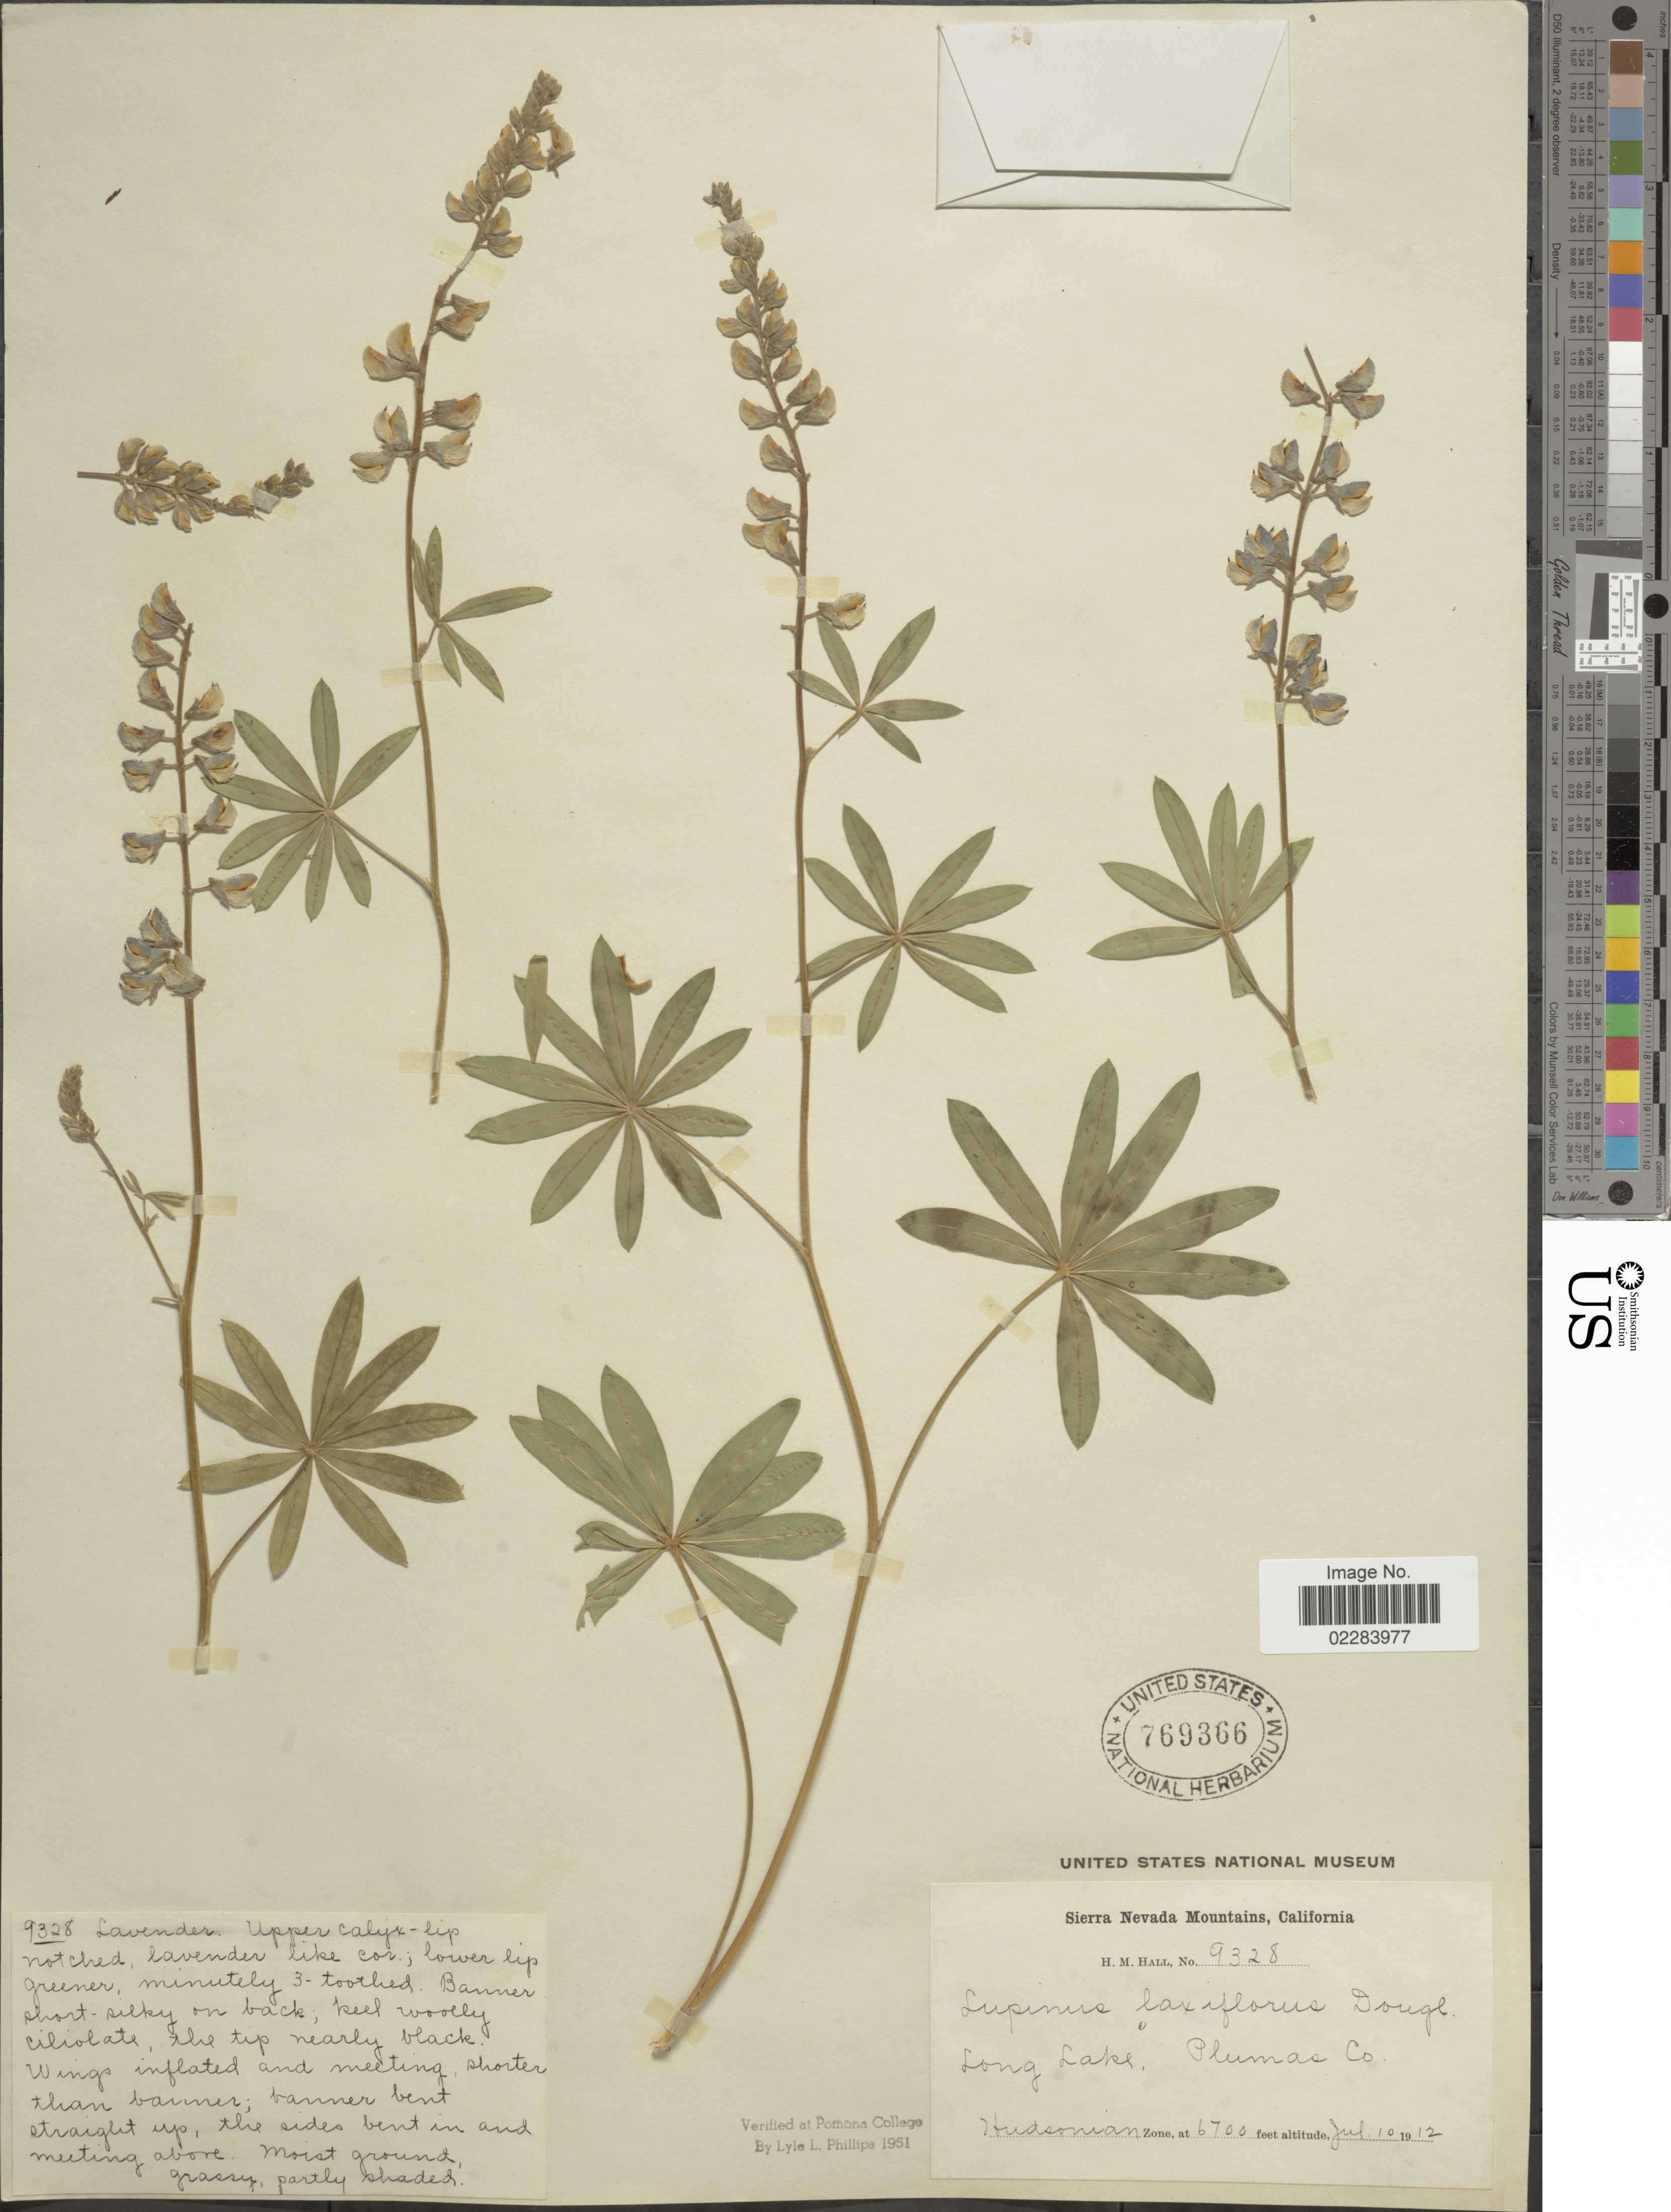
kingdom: Plantae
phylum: Tracheophyta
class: Magnoliopsida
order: Fabales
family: Fabaceae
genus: Lupinus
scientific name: Lupinus arbustus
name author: Lindl.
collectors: H. M. Hall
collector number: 9328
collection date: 1912-07-10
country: United States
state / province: California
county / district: Plumas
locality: Sierra Nevada Mountains. Long Lake. Plumas Co, Hudsonian Zone.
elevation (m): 2042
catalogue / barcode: US 769366